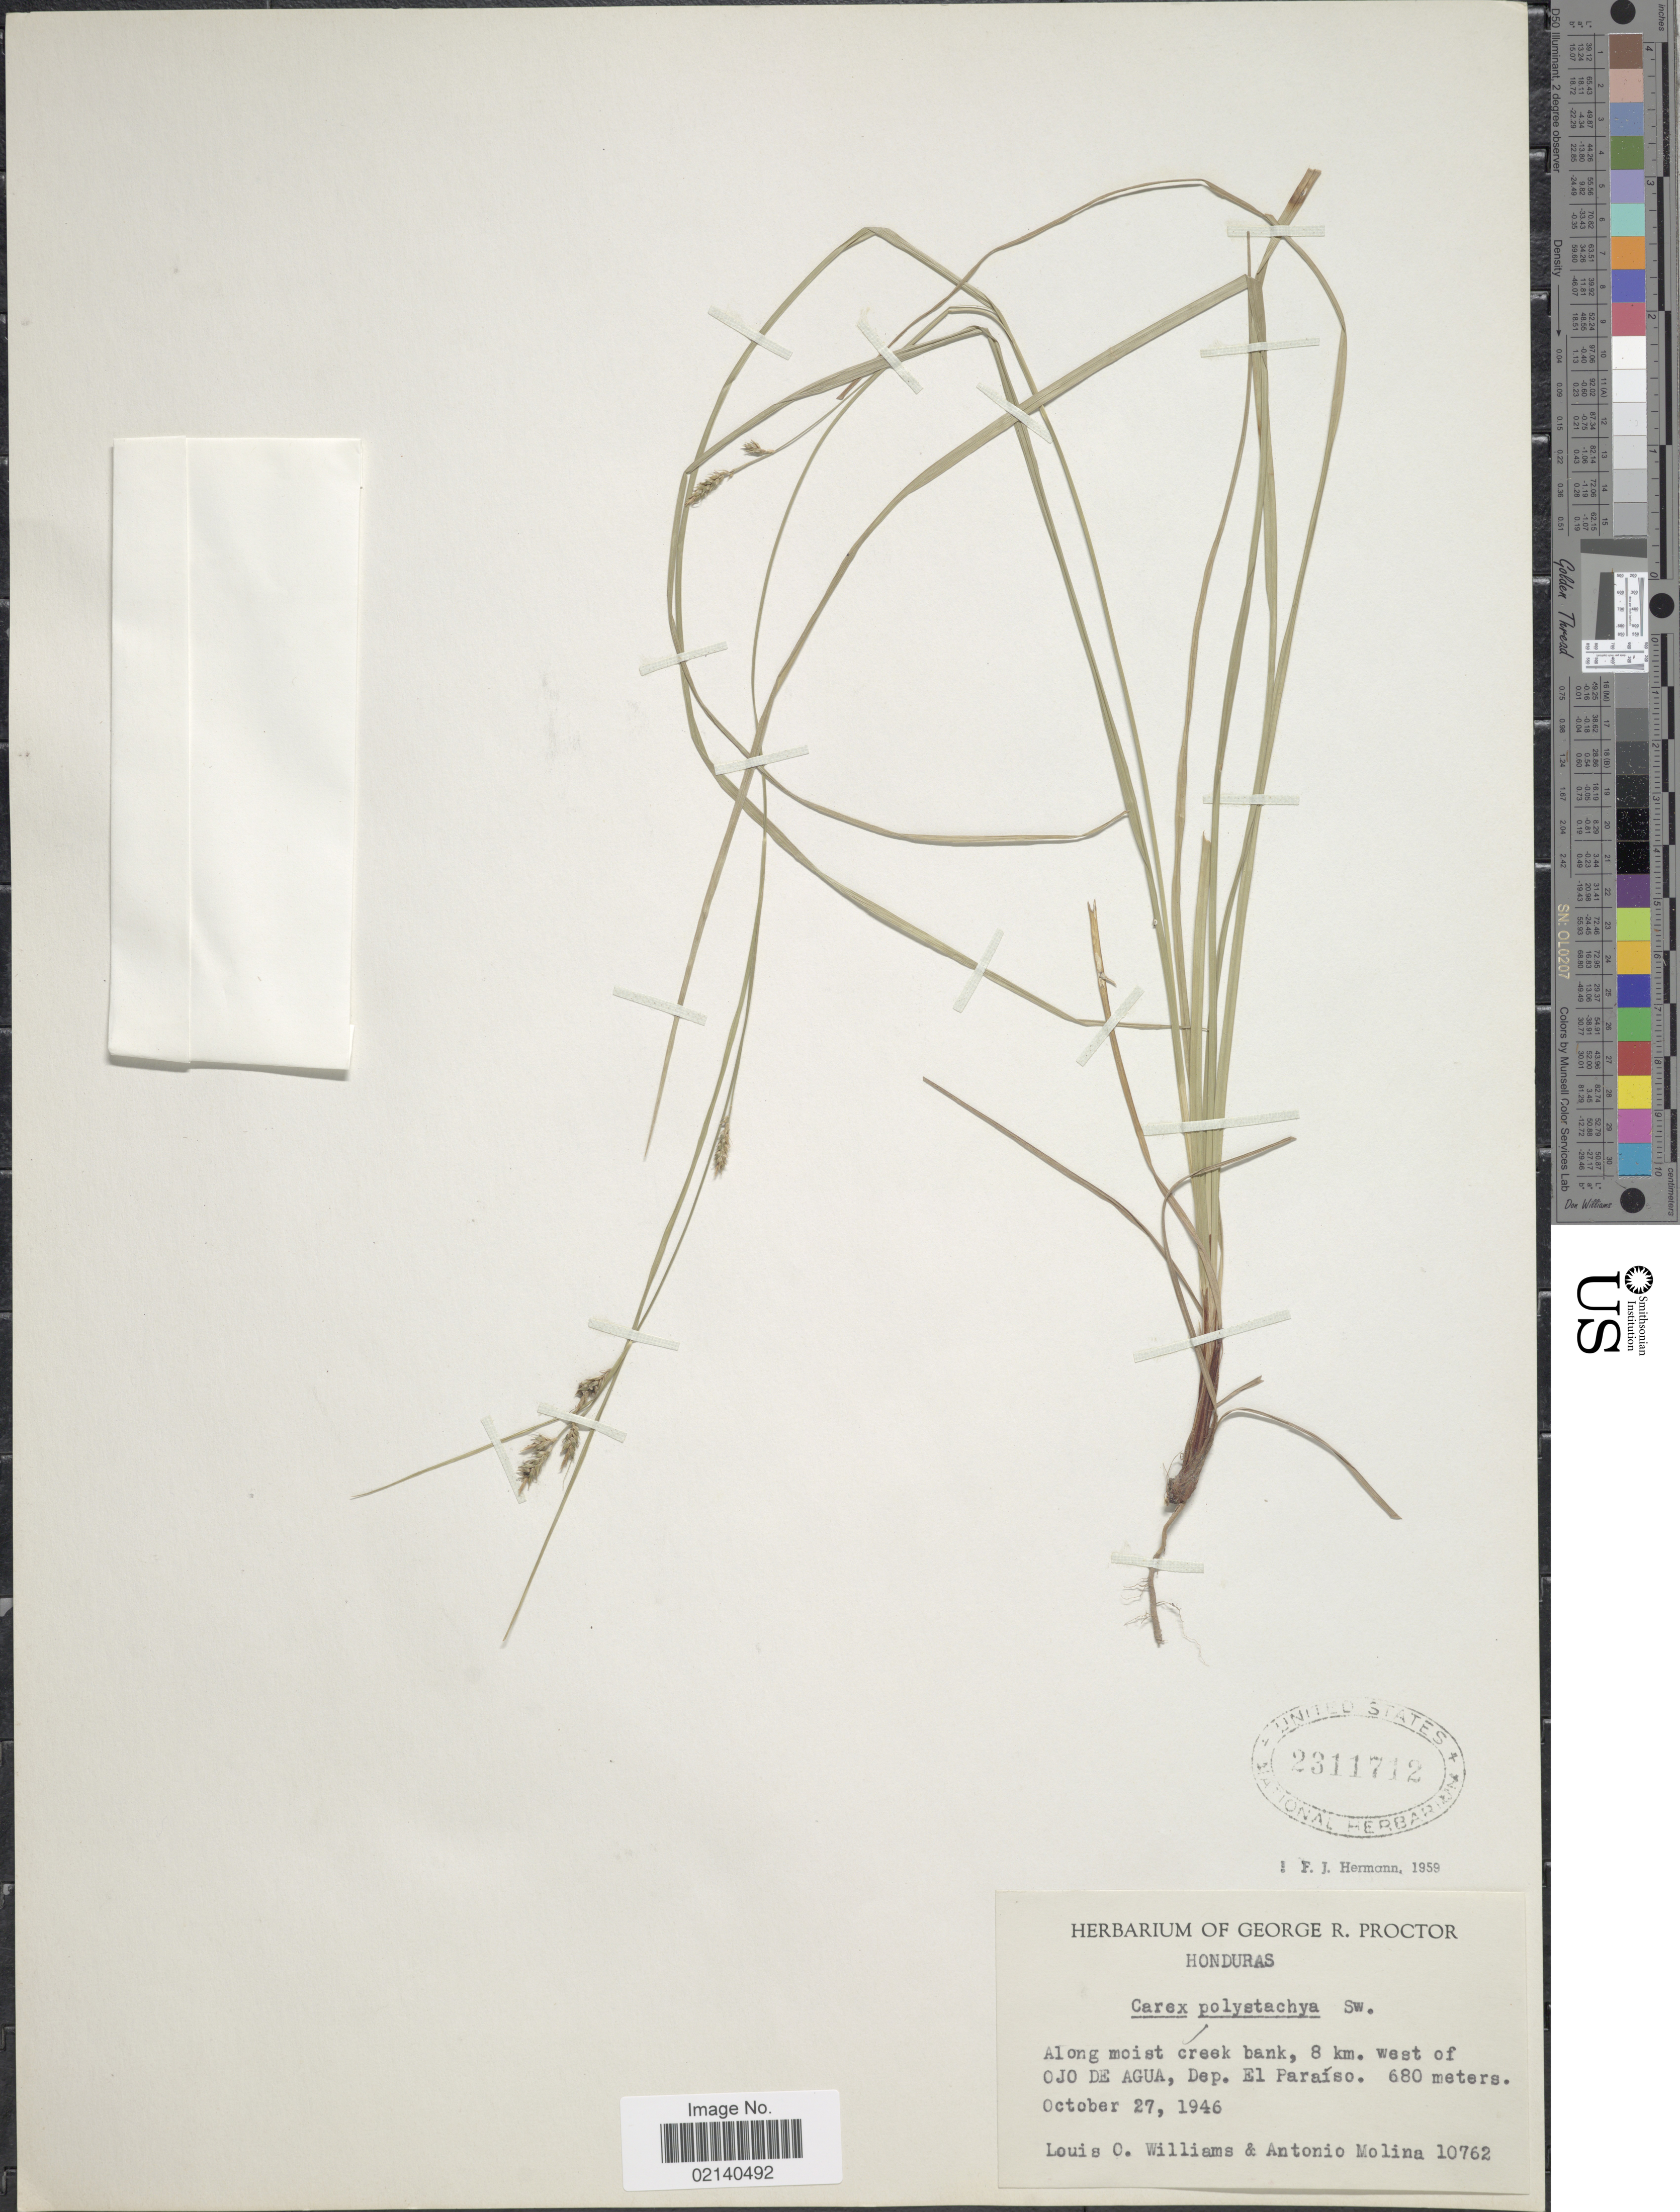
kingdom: Plantae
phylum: Tracheophyta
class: Liliopsida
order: Poales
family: Cyperaceae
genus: Carex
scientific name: Carex polystachya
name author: Sw. ex Wahlenb.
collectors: L. O. Williams & A. Molina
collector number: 10762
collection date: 1946-10-27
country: Honduras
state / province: El Paraíso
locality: Along moist creek bank, 8 km. west of Ojo de Agua.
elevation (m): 680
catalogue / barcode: US 2311712